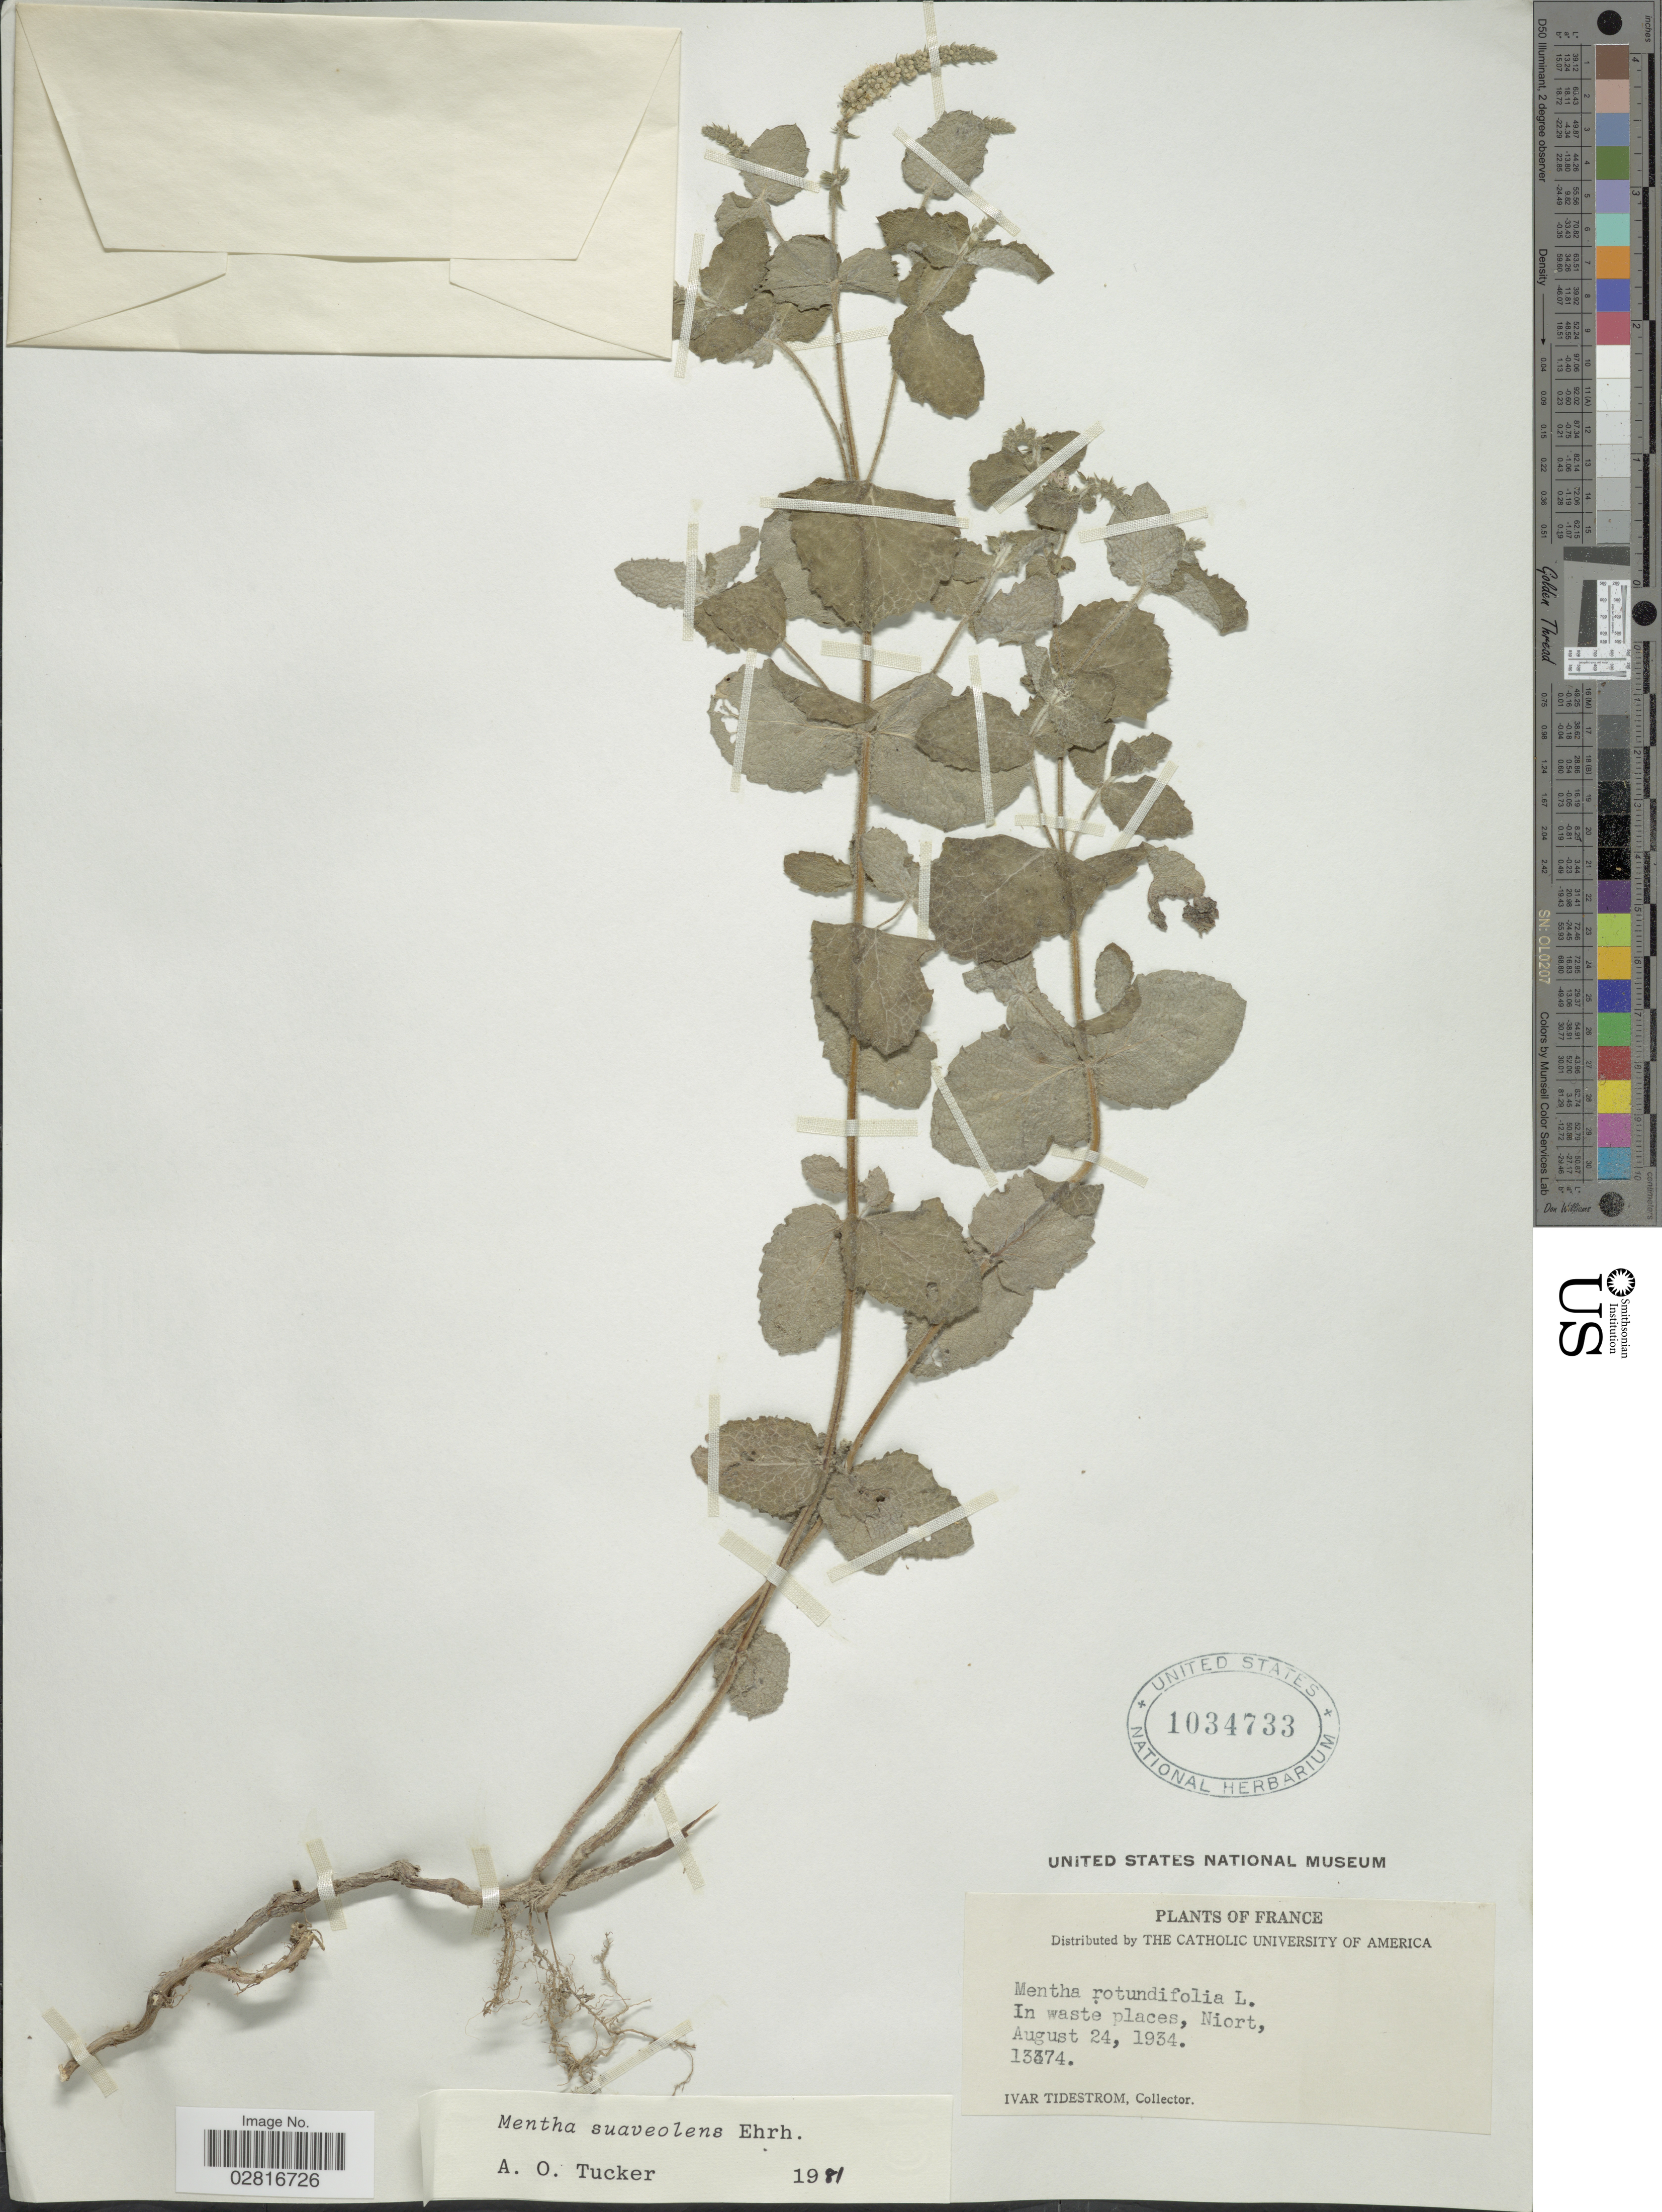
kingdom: Plantae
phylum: Tracheophyta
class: Magnoliopsida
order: Lamiales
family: Lamiaceae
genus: Mentha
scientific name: Mentha suaveolens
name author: Ehrh.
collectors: I. F. Tidestrom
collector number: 13374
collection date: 1934-08-24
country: France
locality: In waste places, Niort.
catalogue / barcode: US 1034733